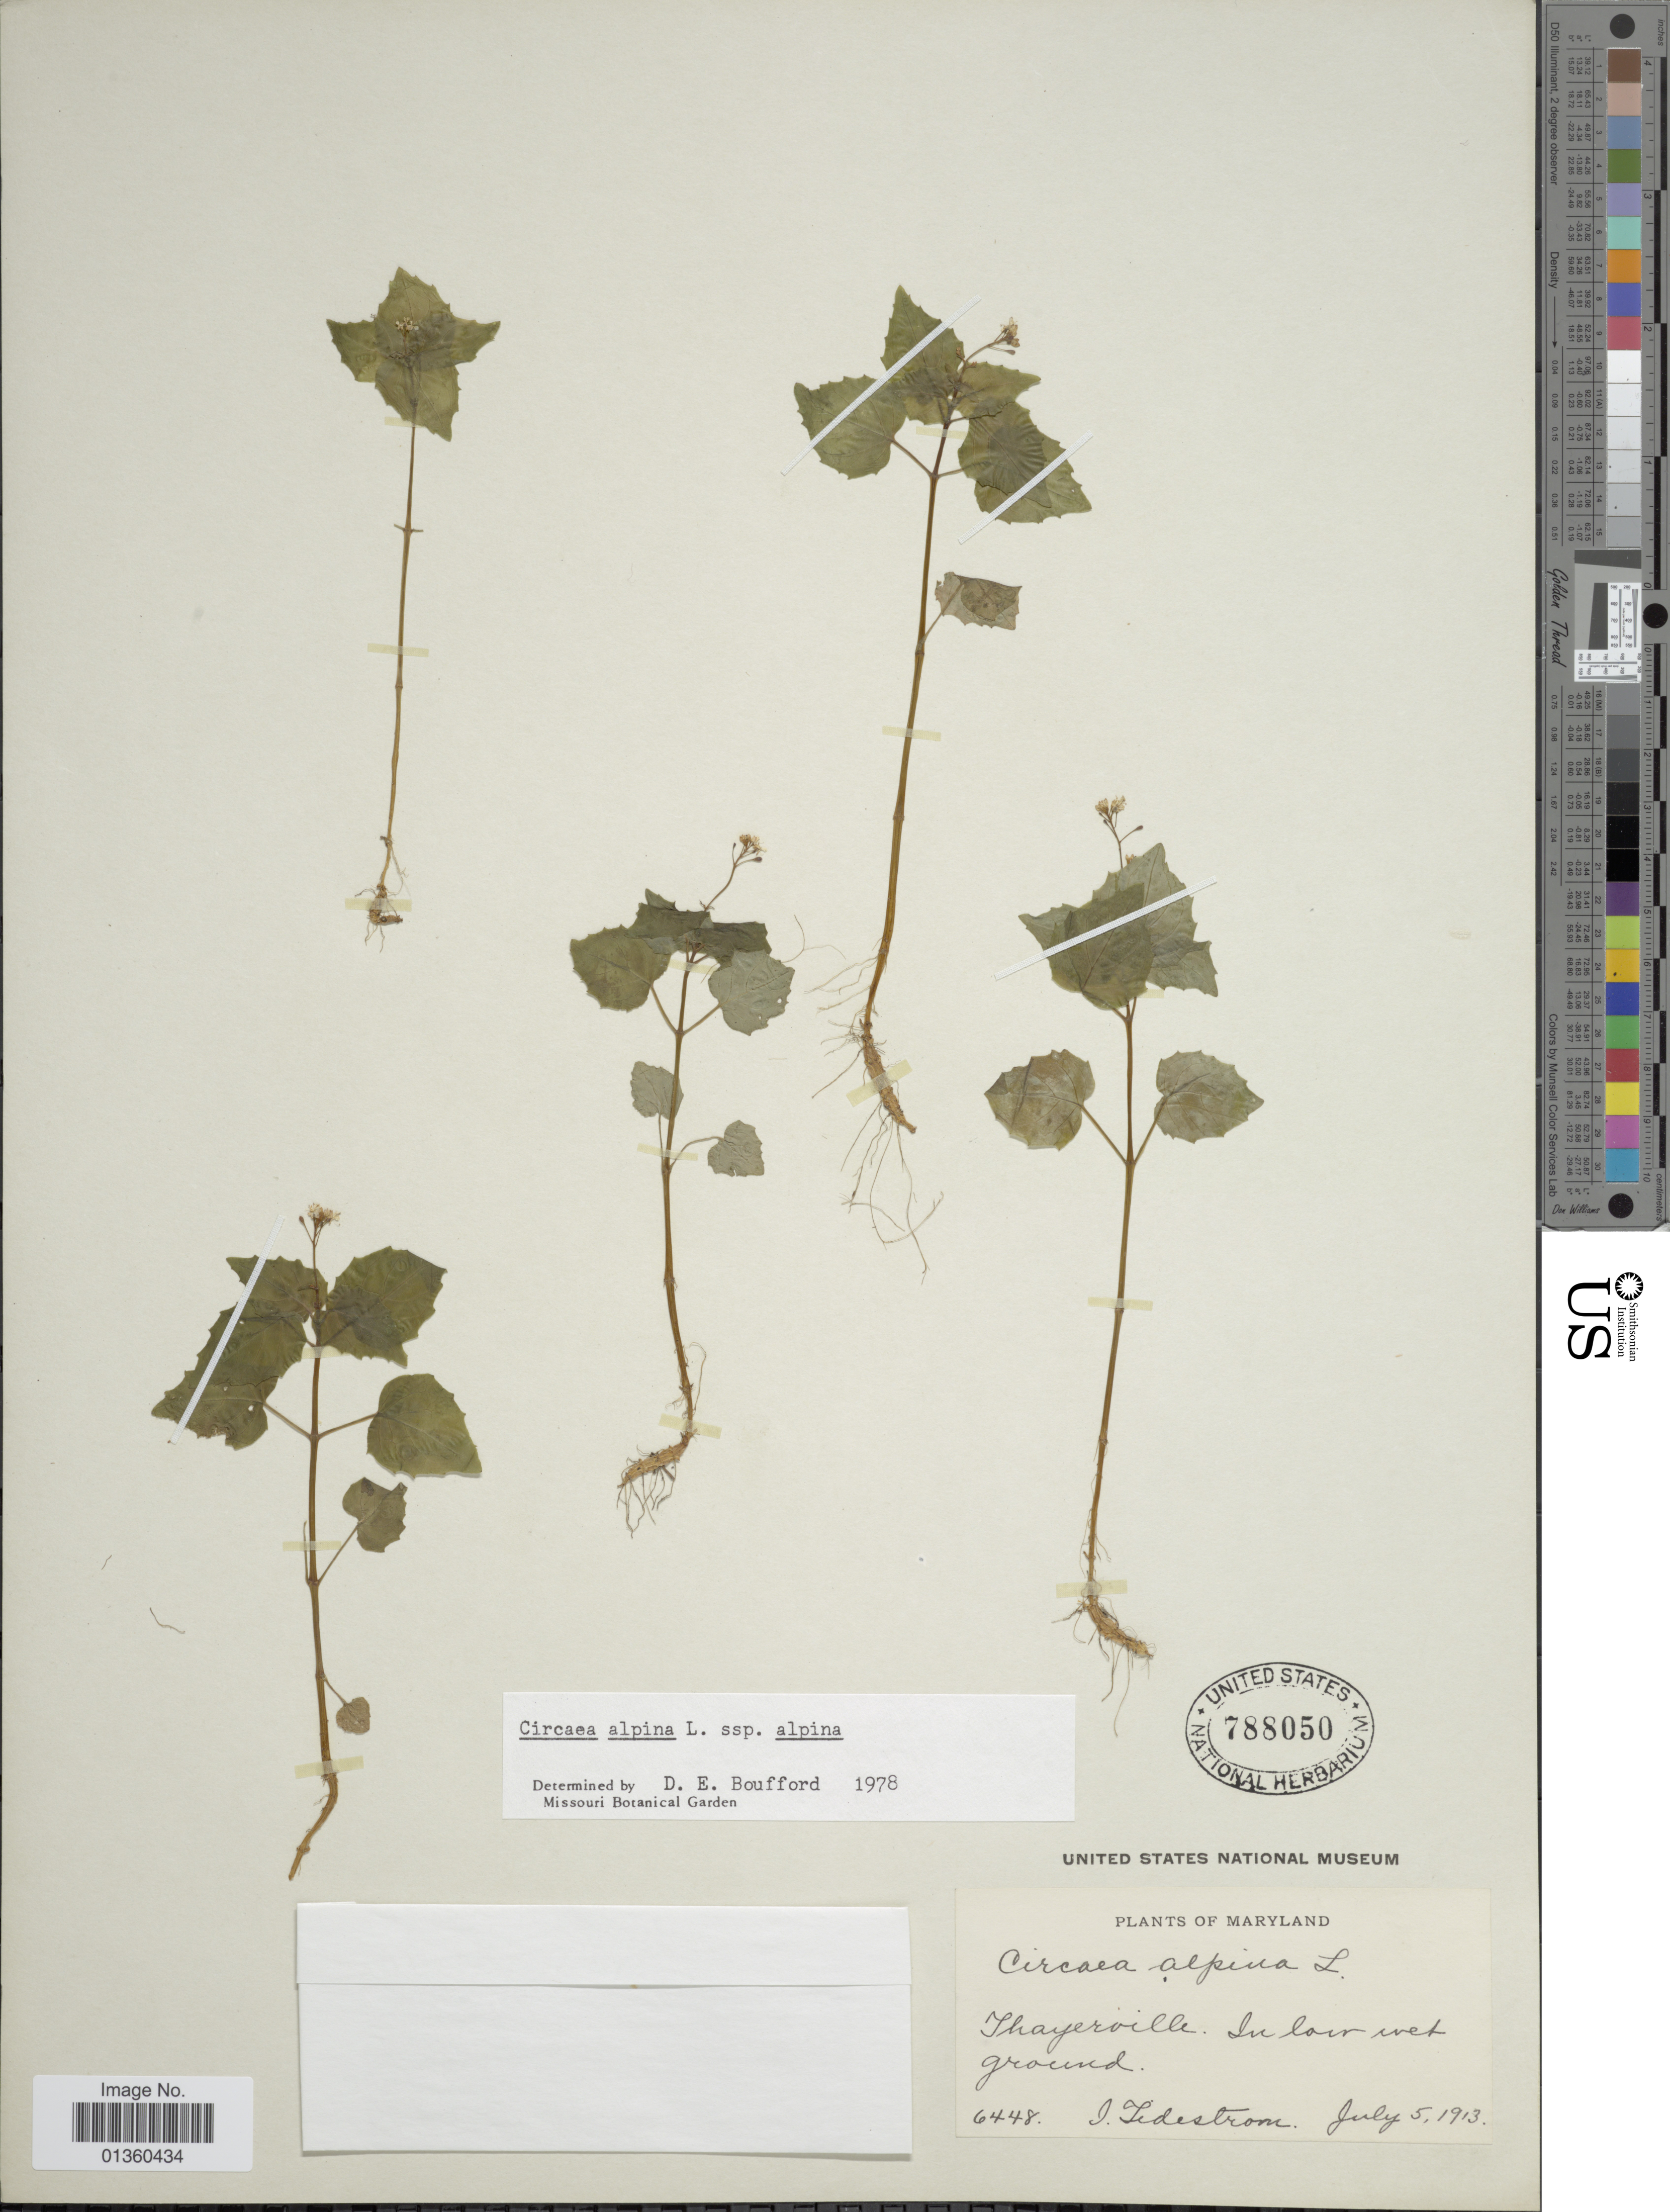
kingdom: Plantae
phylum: Tracheophyta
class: Magnoliopsida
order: Myrtales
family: Onagraceae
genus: Circaea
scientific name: Circaea alpina subsp. alpina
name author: L.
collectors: I. Jedestrom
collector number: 6448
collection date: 1913-07-05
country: United States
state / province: Maryland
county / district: Garrett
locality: Thayerville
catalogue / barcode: US 788050